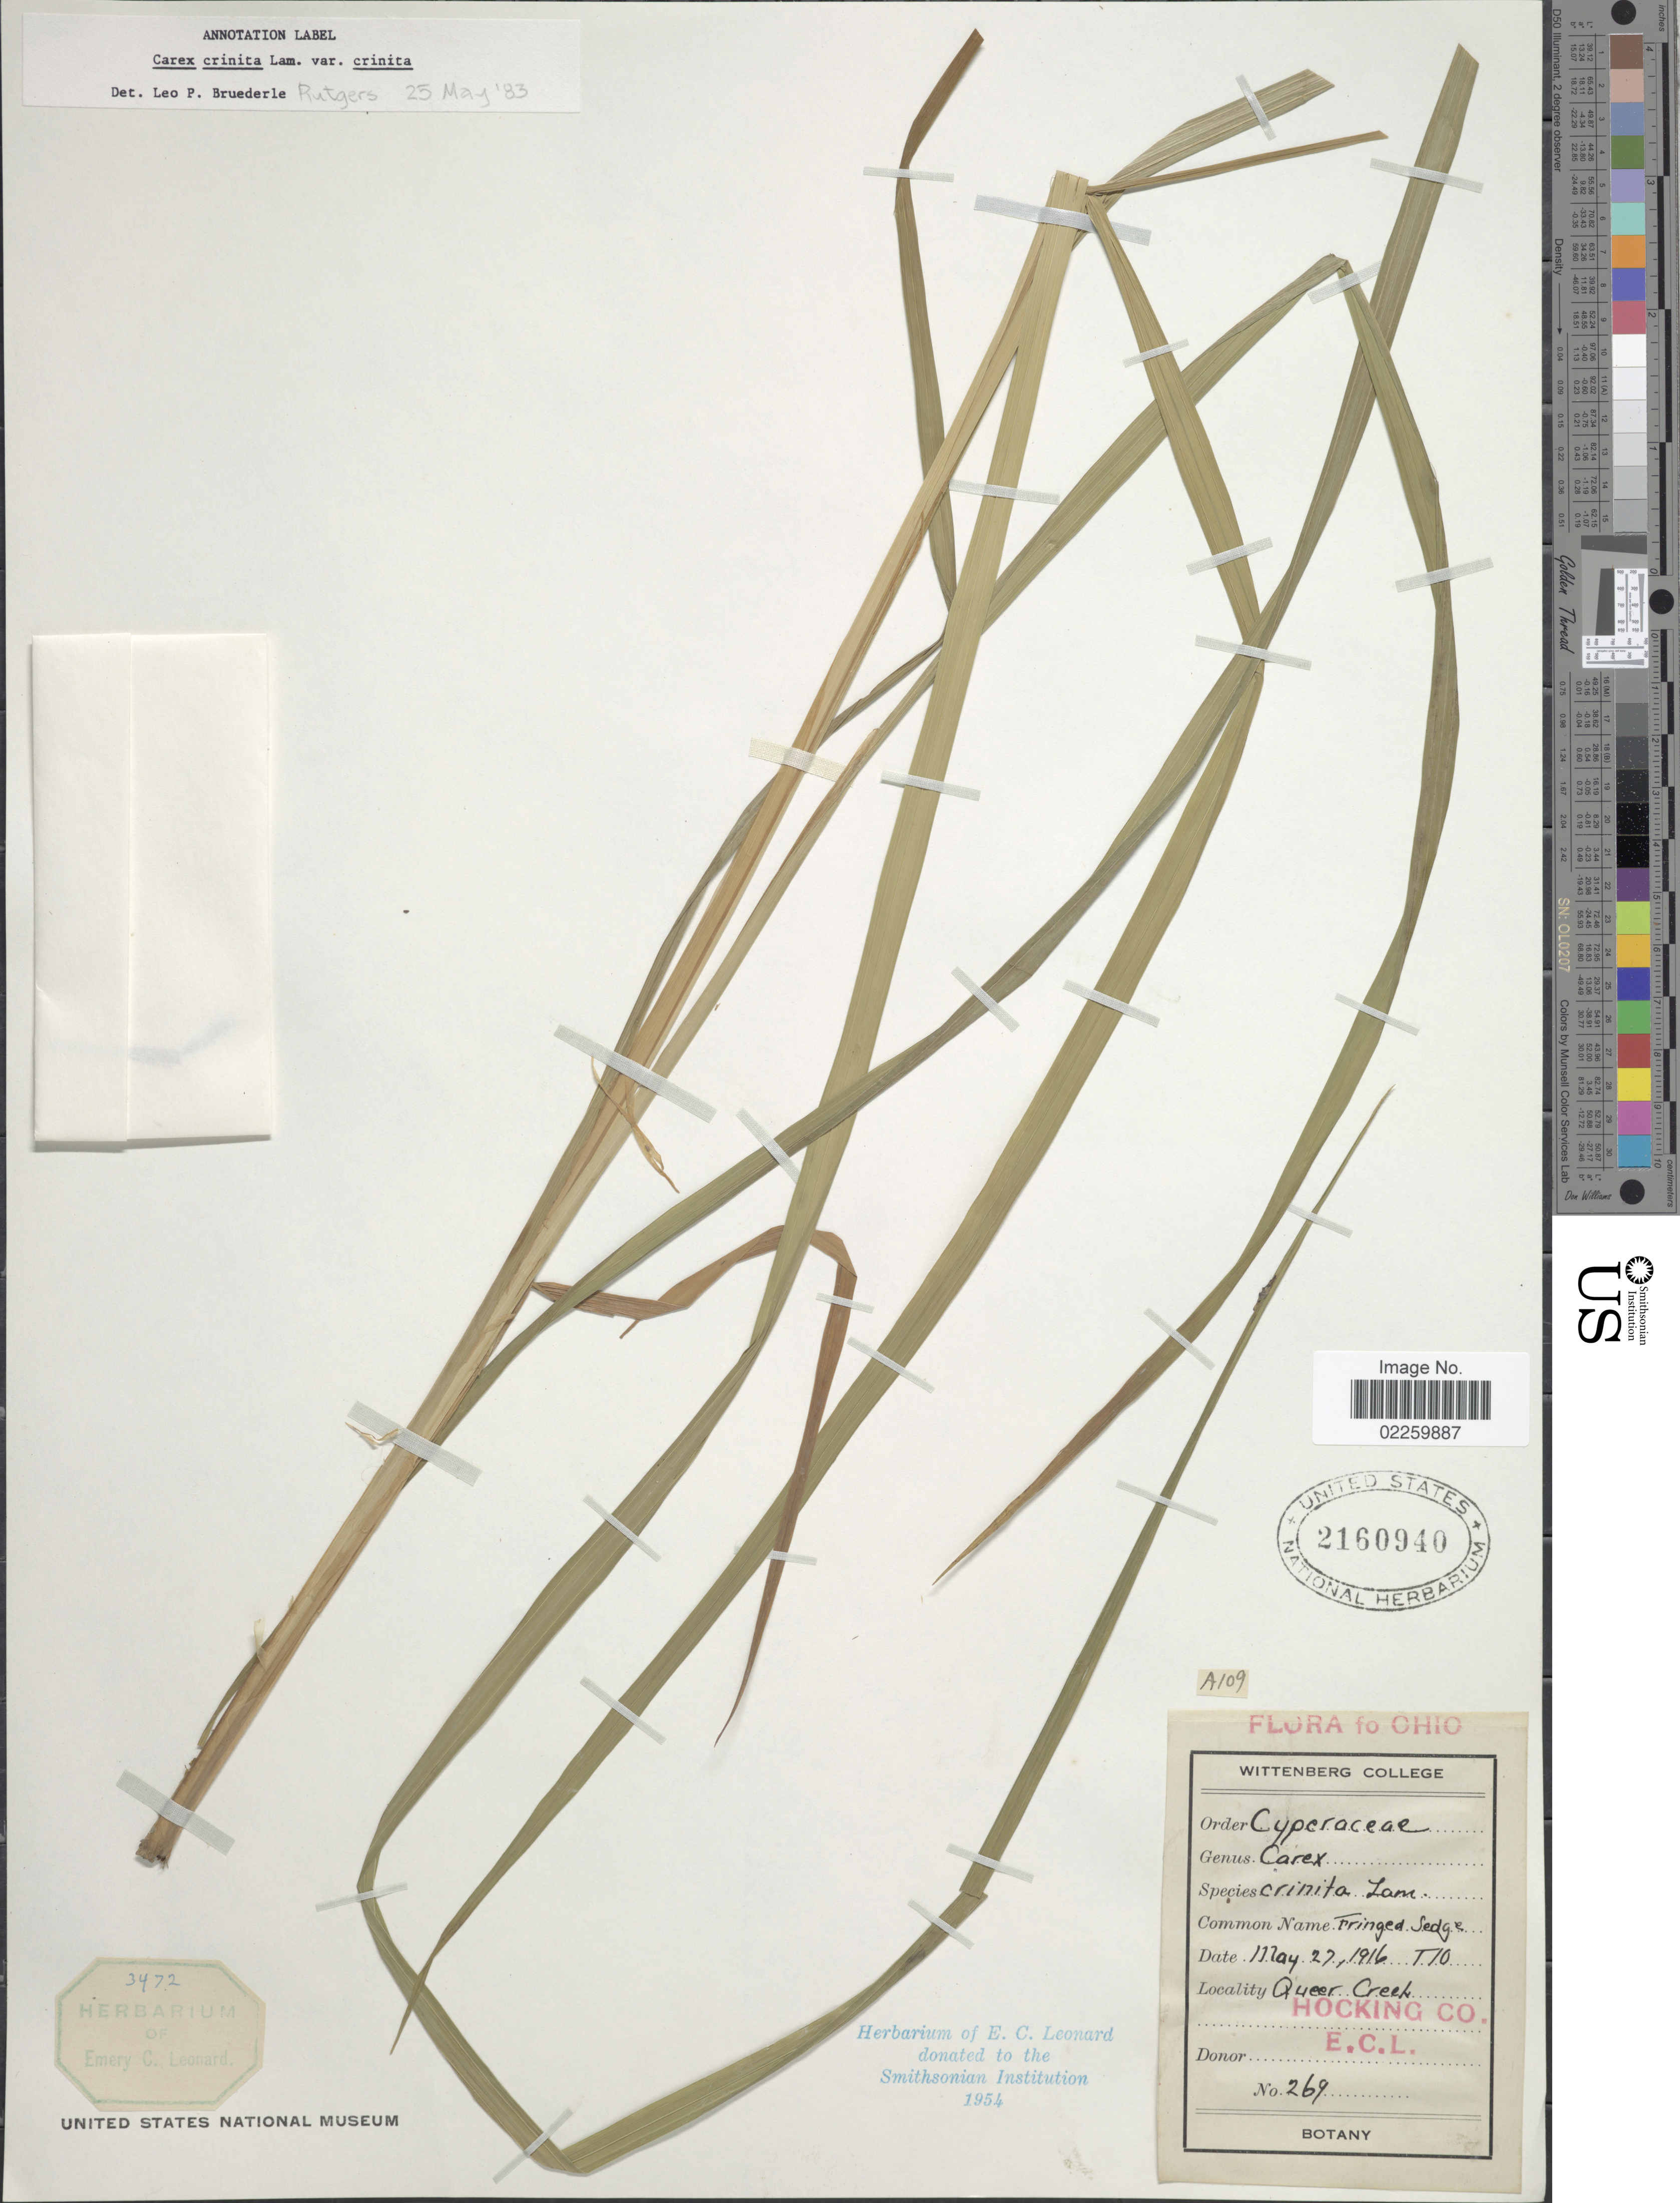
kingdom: Plantae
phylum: Tracheophyta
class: Liliopsida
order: Poales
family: Cyperaceae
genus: Carex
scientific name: Carex crinita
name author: Lam.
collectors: E. C. Leonard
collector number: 269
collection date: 1916-05-27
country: United States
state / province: Ohio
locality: Queer Creek, Hocking Co.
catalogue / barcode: US 2160940